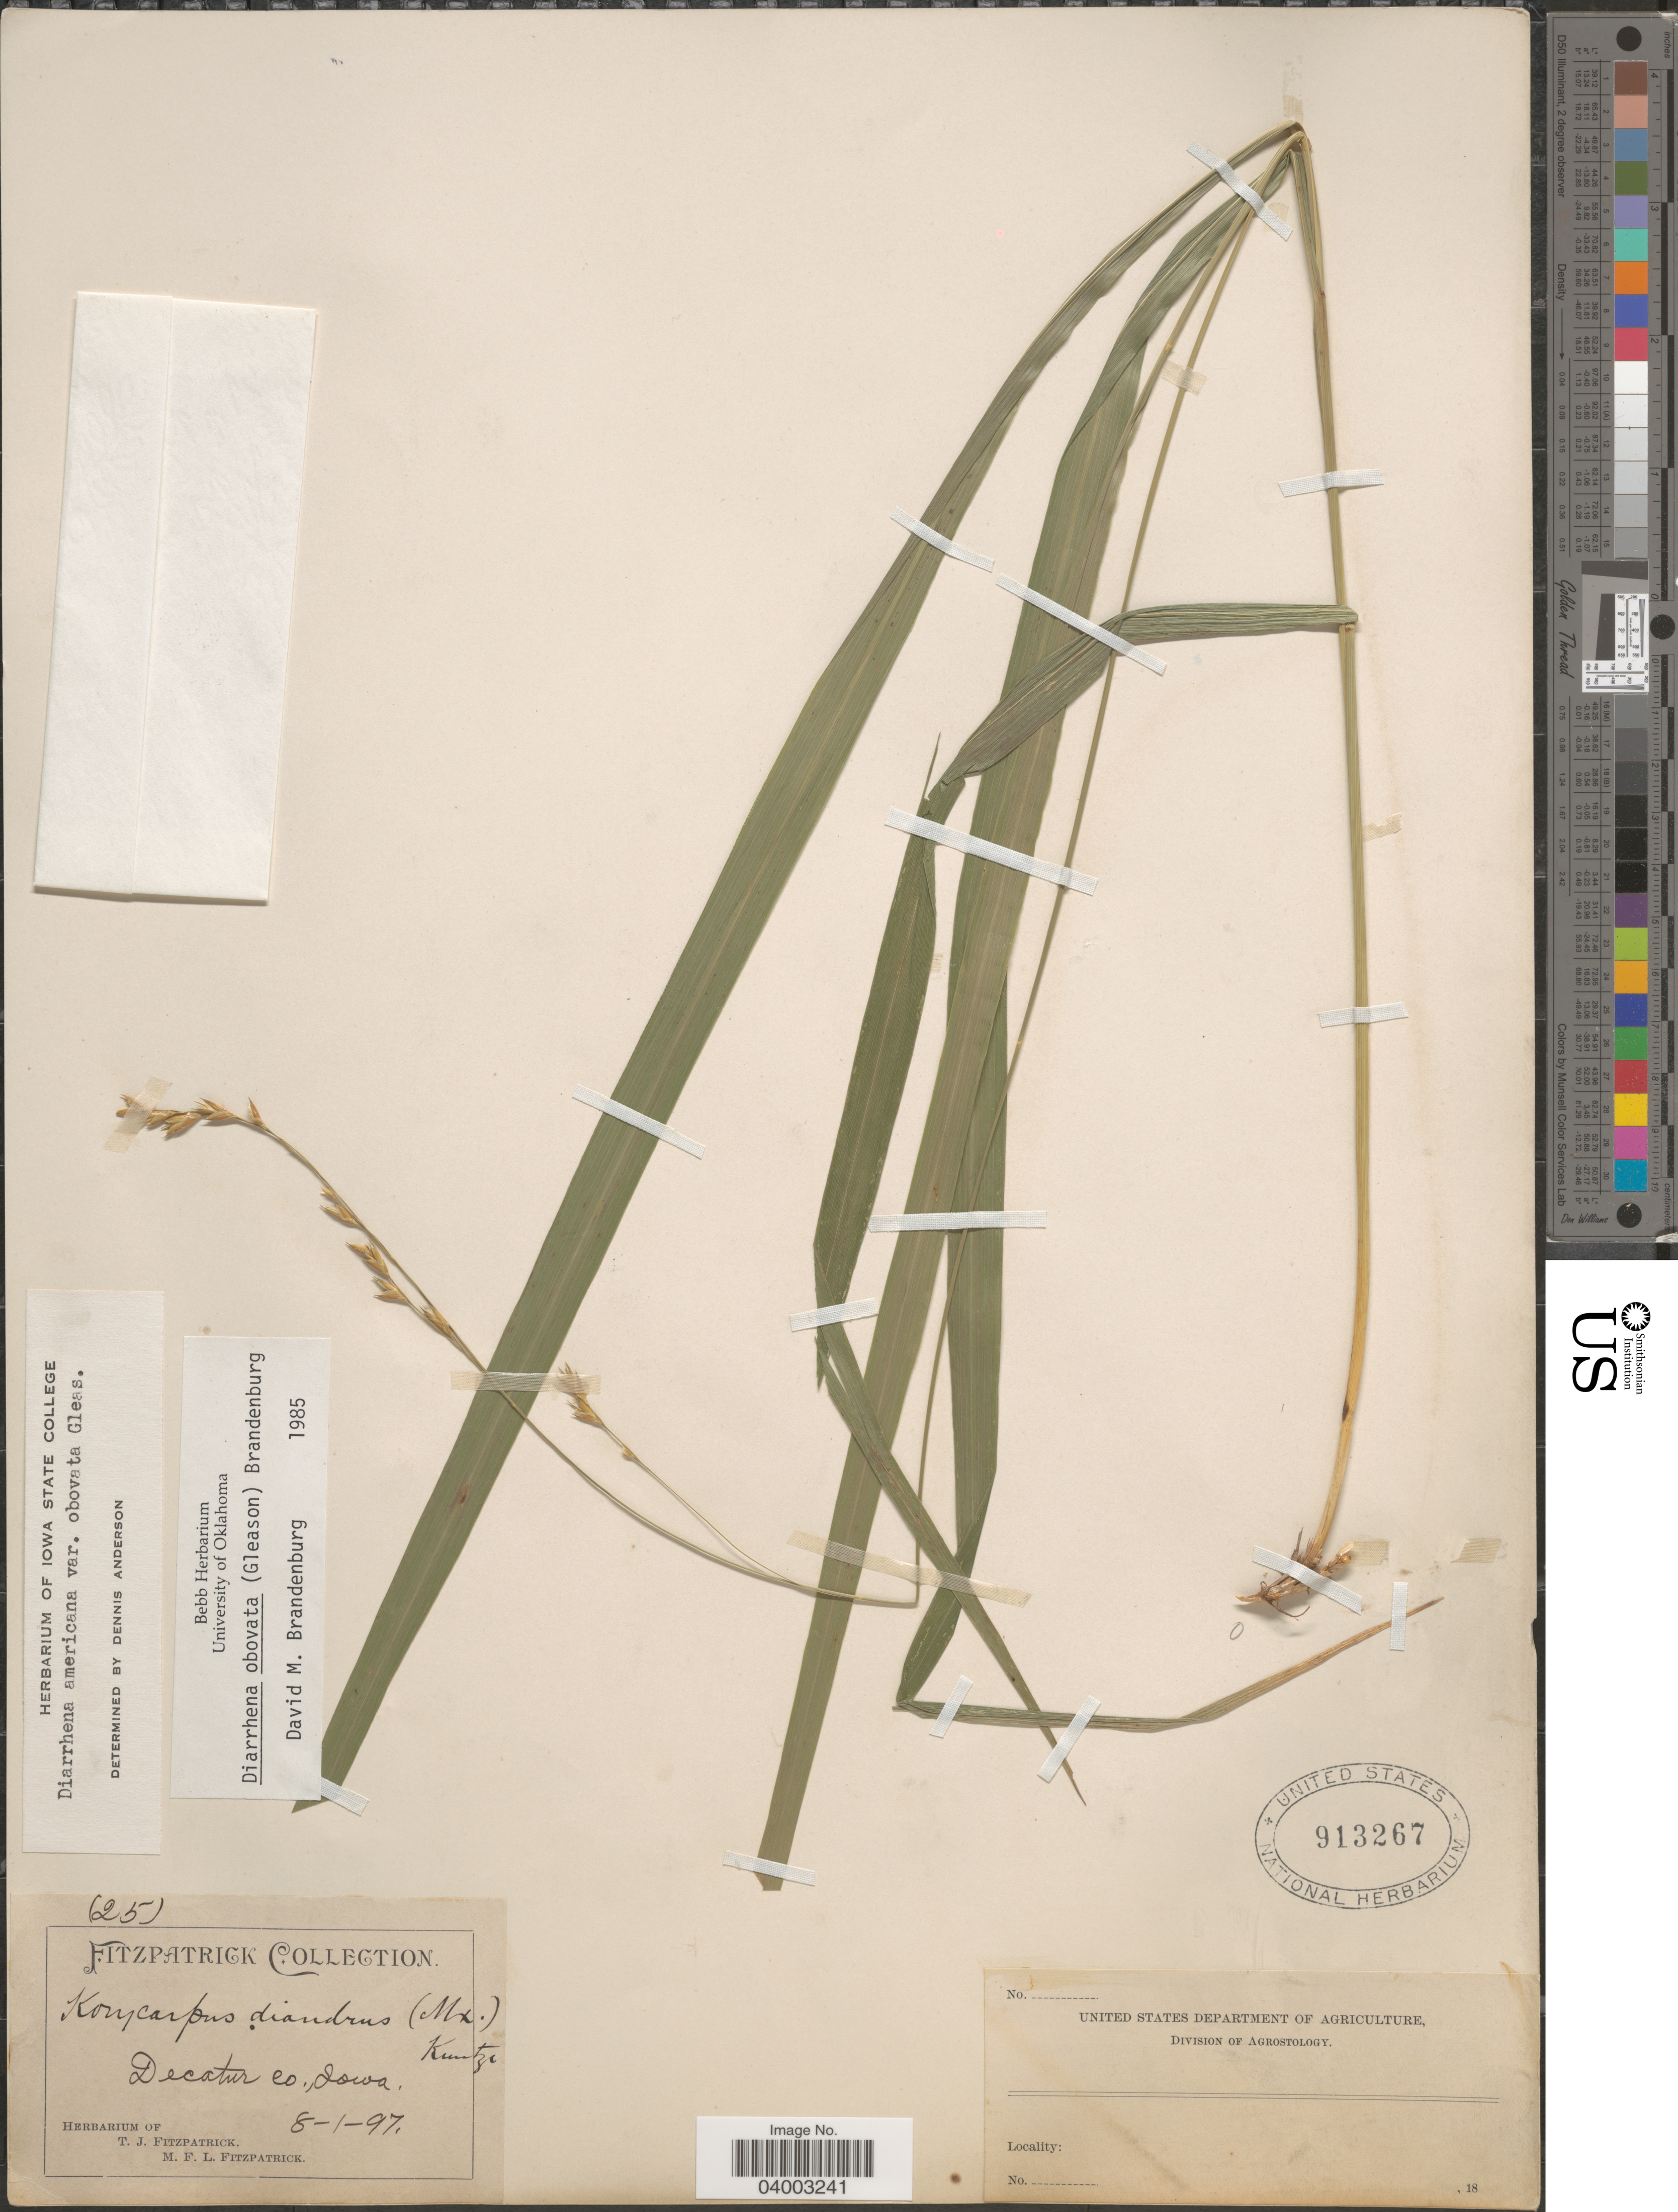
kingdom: Plantae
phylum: Tracheophyta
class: Liliopsida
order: Poales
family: Poaceae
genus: Diarrhena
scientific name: Diarrhena obovata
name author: (Gleason) Brandenburg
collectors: T. Fitzpatrick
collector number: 25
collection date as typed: Transcribed d/m/y: 1/8/97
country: United States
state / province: Iowa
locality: Decatur.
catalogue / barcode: US 913267